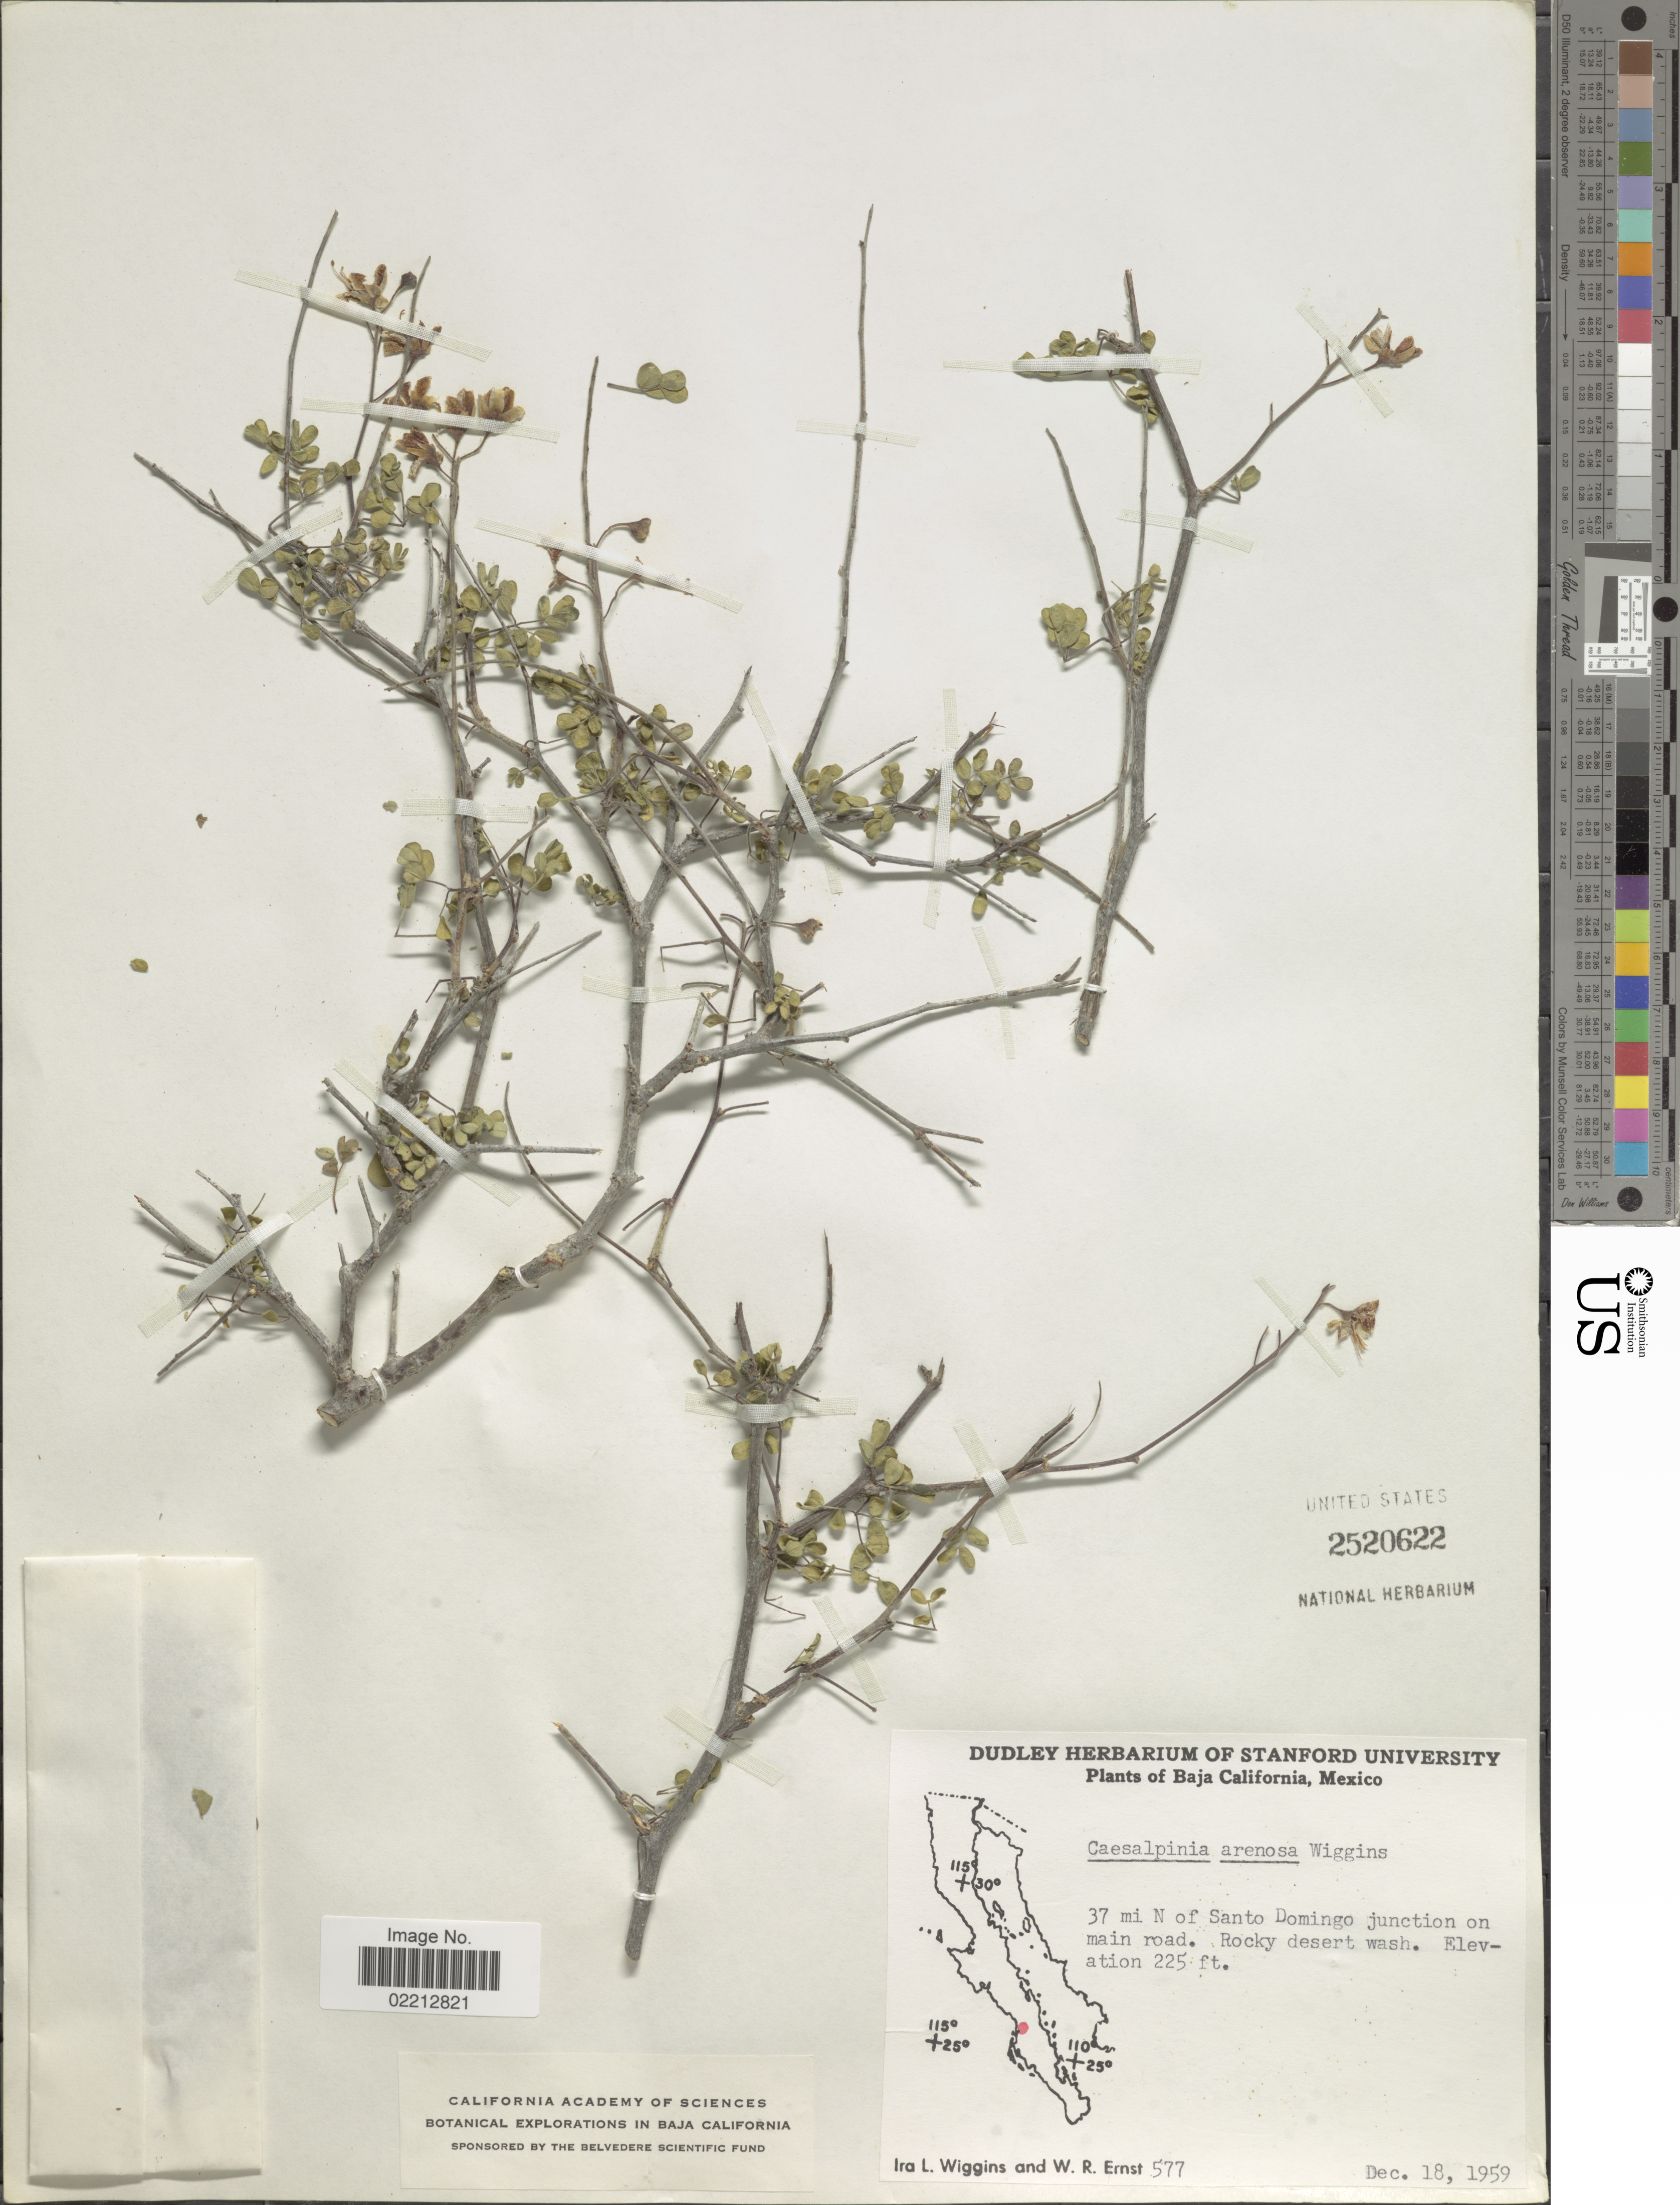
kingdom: Plantae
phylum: Tracheophyta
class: Magnoliopsida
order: Fabales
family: Fabaceae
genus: Erythrostemon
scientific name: Erythrostemon pannosus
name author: (K. Brandegee) Gagnon & G.P. Lewis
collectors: I. L. Wiggins & W. R. Ernst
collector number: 577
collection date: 1959-12-18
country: Mexico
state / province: Baja California Sur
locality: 37 mi N of Santo Domino junction on main road. Rocky desert wash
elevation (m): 69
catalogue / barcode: US 2520622